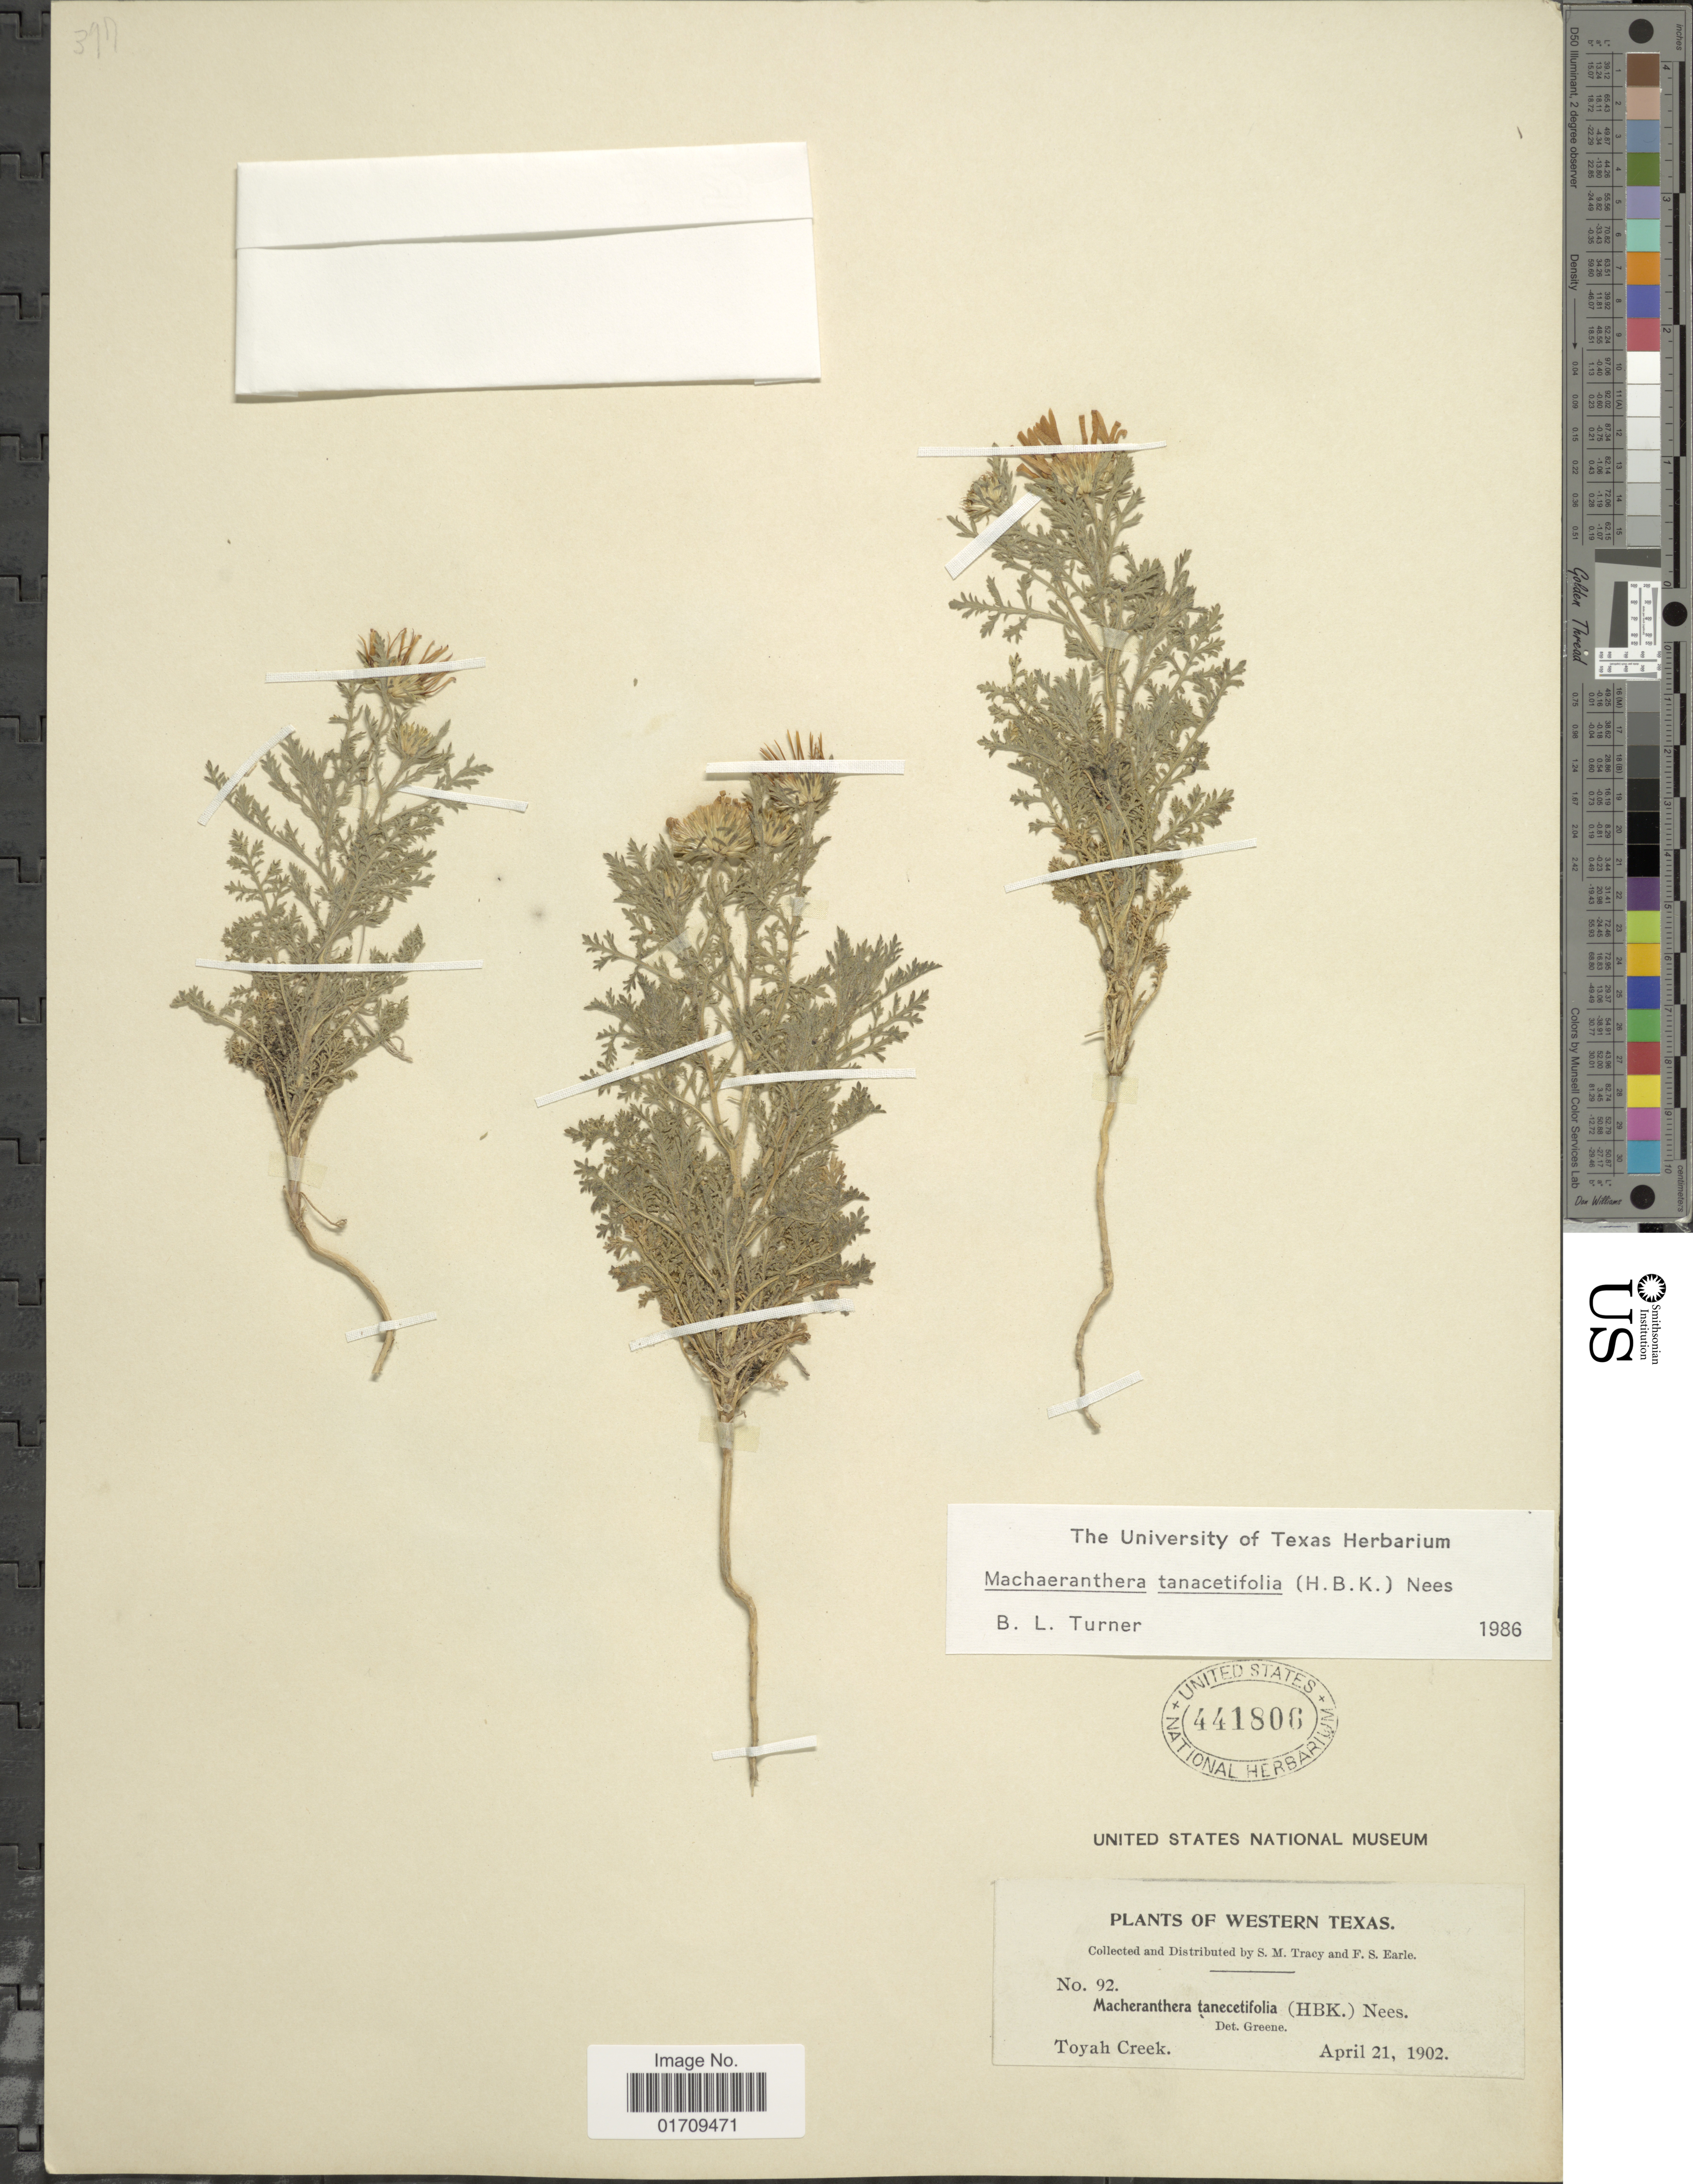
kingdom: Plantae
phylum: Tracheophyta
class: Magnoliopsida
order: Asterales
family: Asteraceae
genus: Machaeranthera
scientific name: Machaeranthera tanacetifolia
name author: (Kunth) Nees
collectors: S. M. Tracy & F. S. Earle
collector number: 92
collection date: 1902-04-21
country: United States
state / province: Texas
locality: Western Texas, Toyah Creek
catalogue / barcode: US 441806